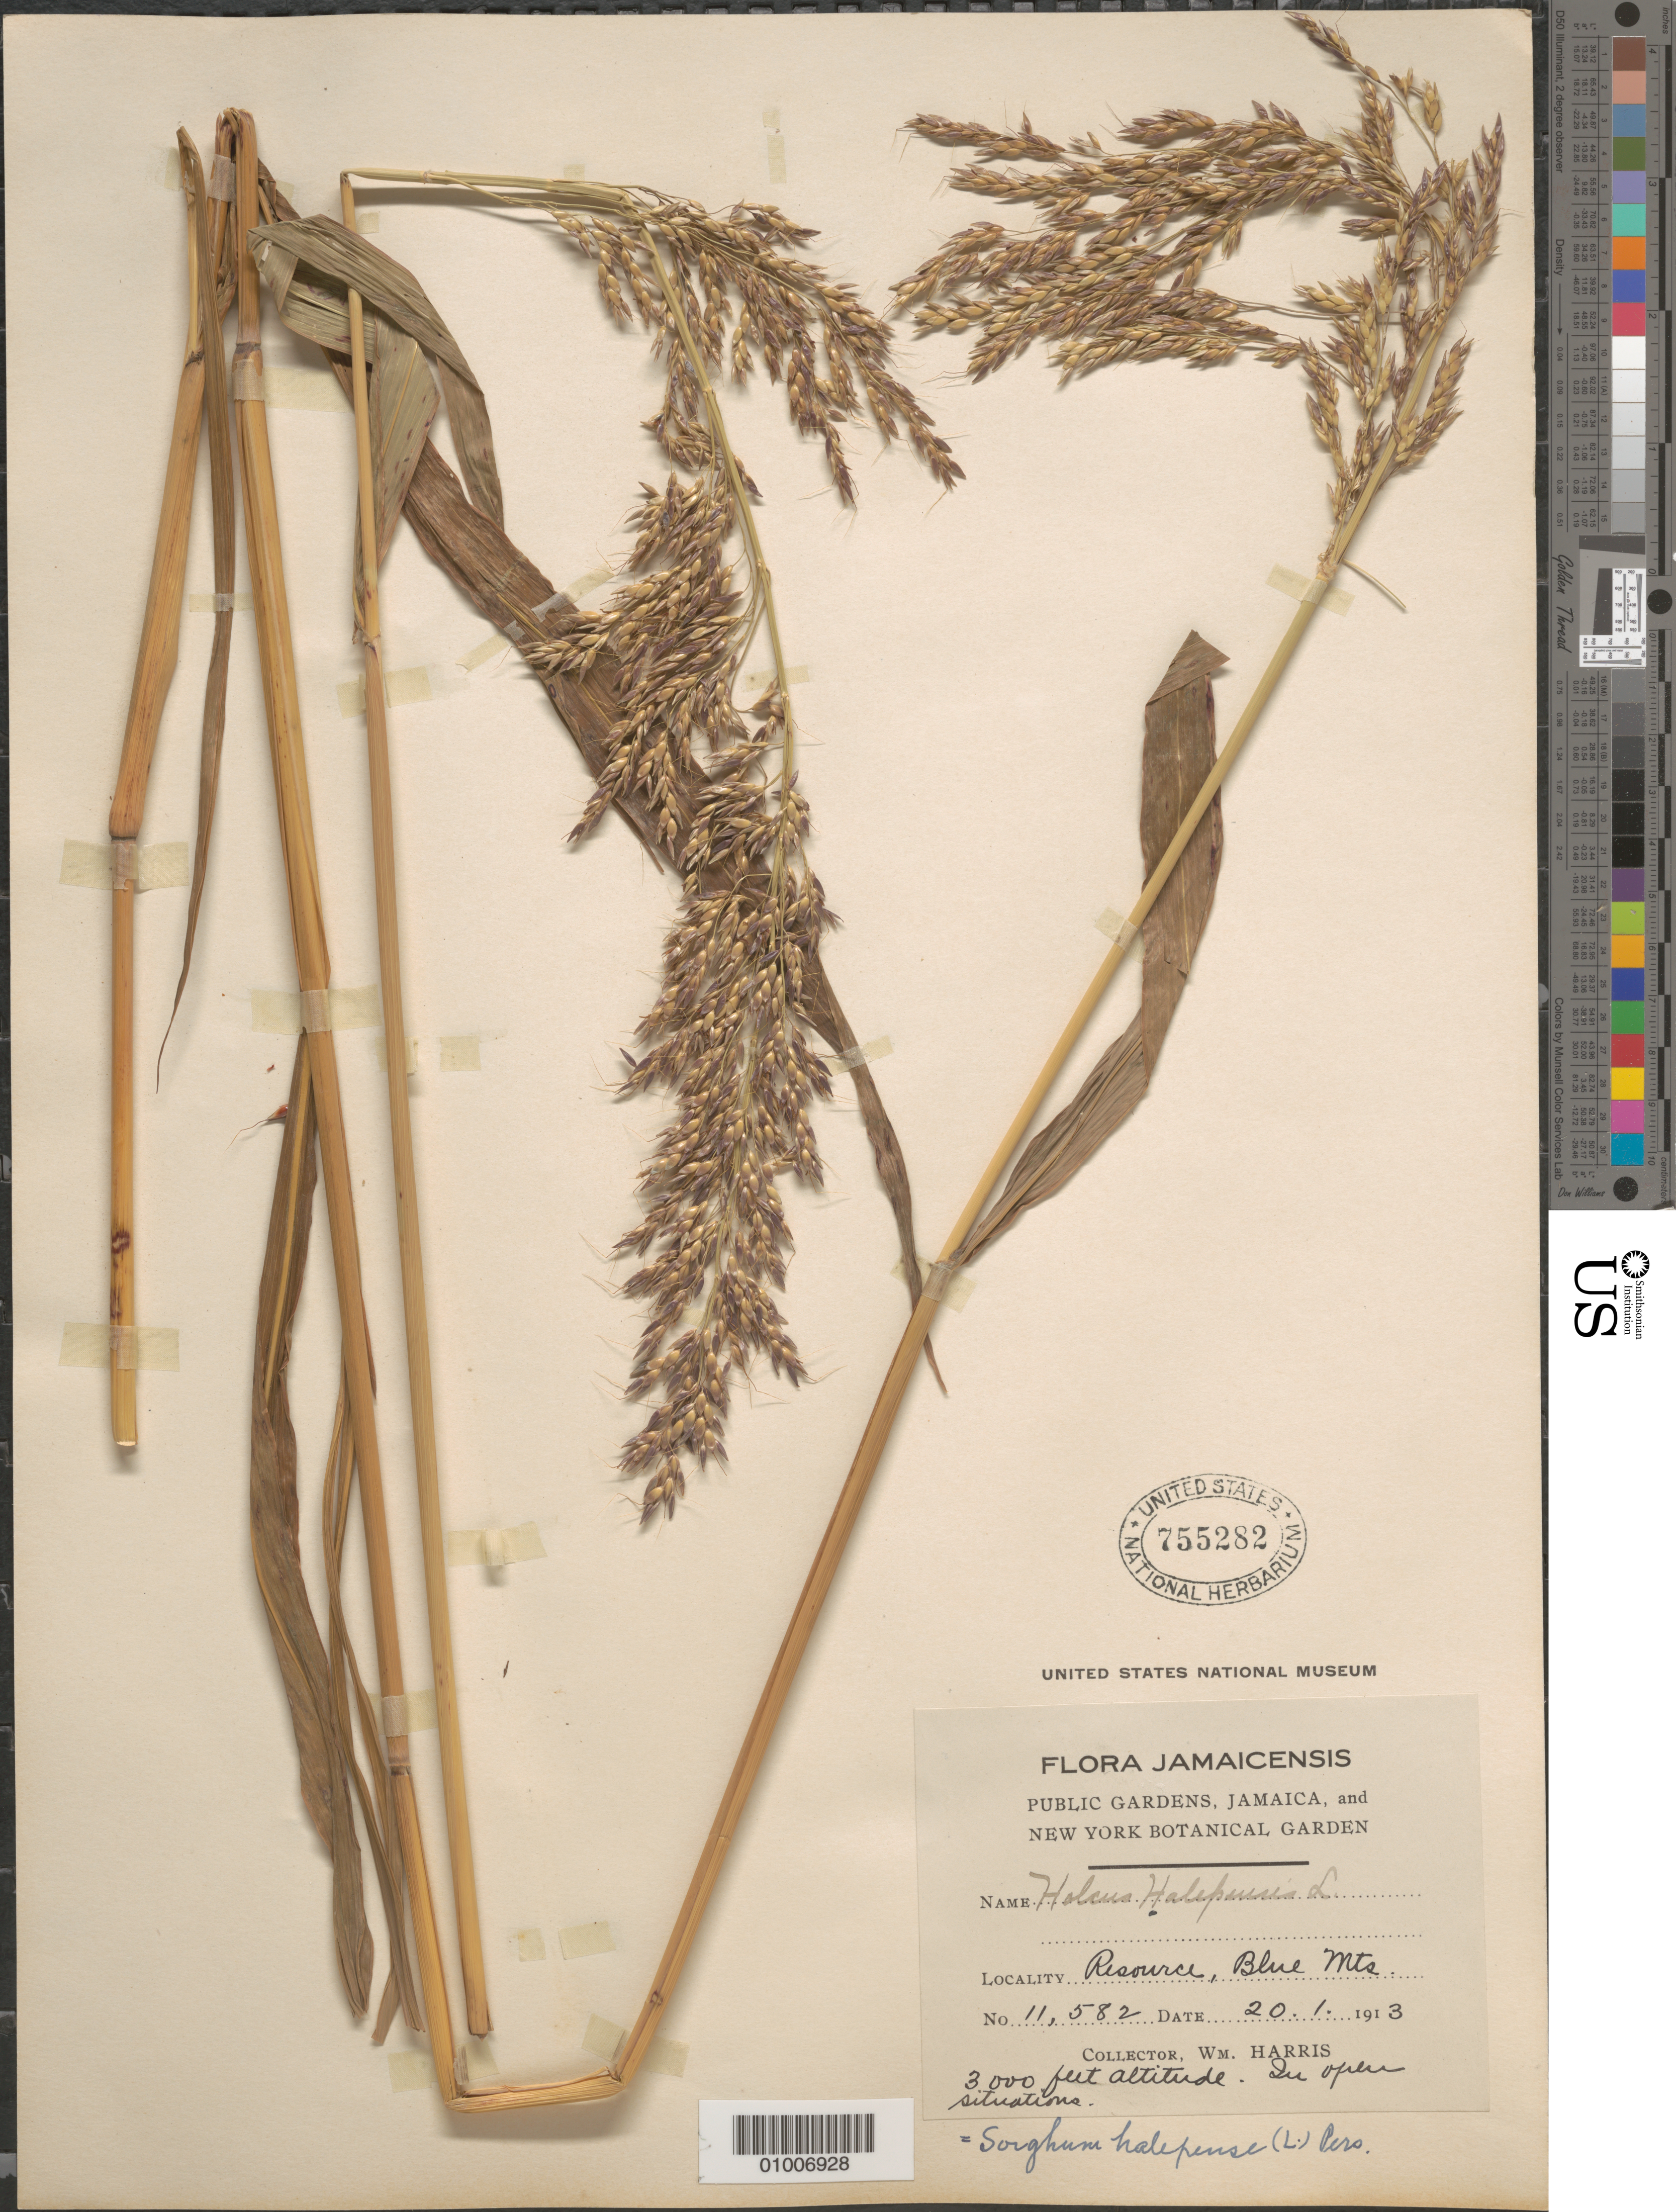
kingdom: Plantae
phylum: Tracheophyta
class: Liliopsida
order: Poales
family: Poaceae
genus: Sorghum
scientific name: Sorghum halepense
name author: (L.) Pers.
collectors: W. Harris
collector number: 11582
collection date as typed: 20 Jan 1913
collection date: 1913-01-20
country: Jamaica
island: Jamaica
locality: Blue Mountains (no particular parish)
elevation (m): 914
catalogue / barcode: US 755282